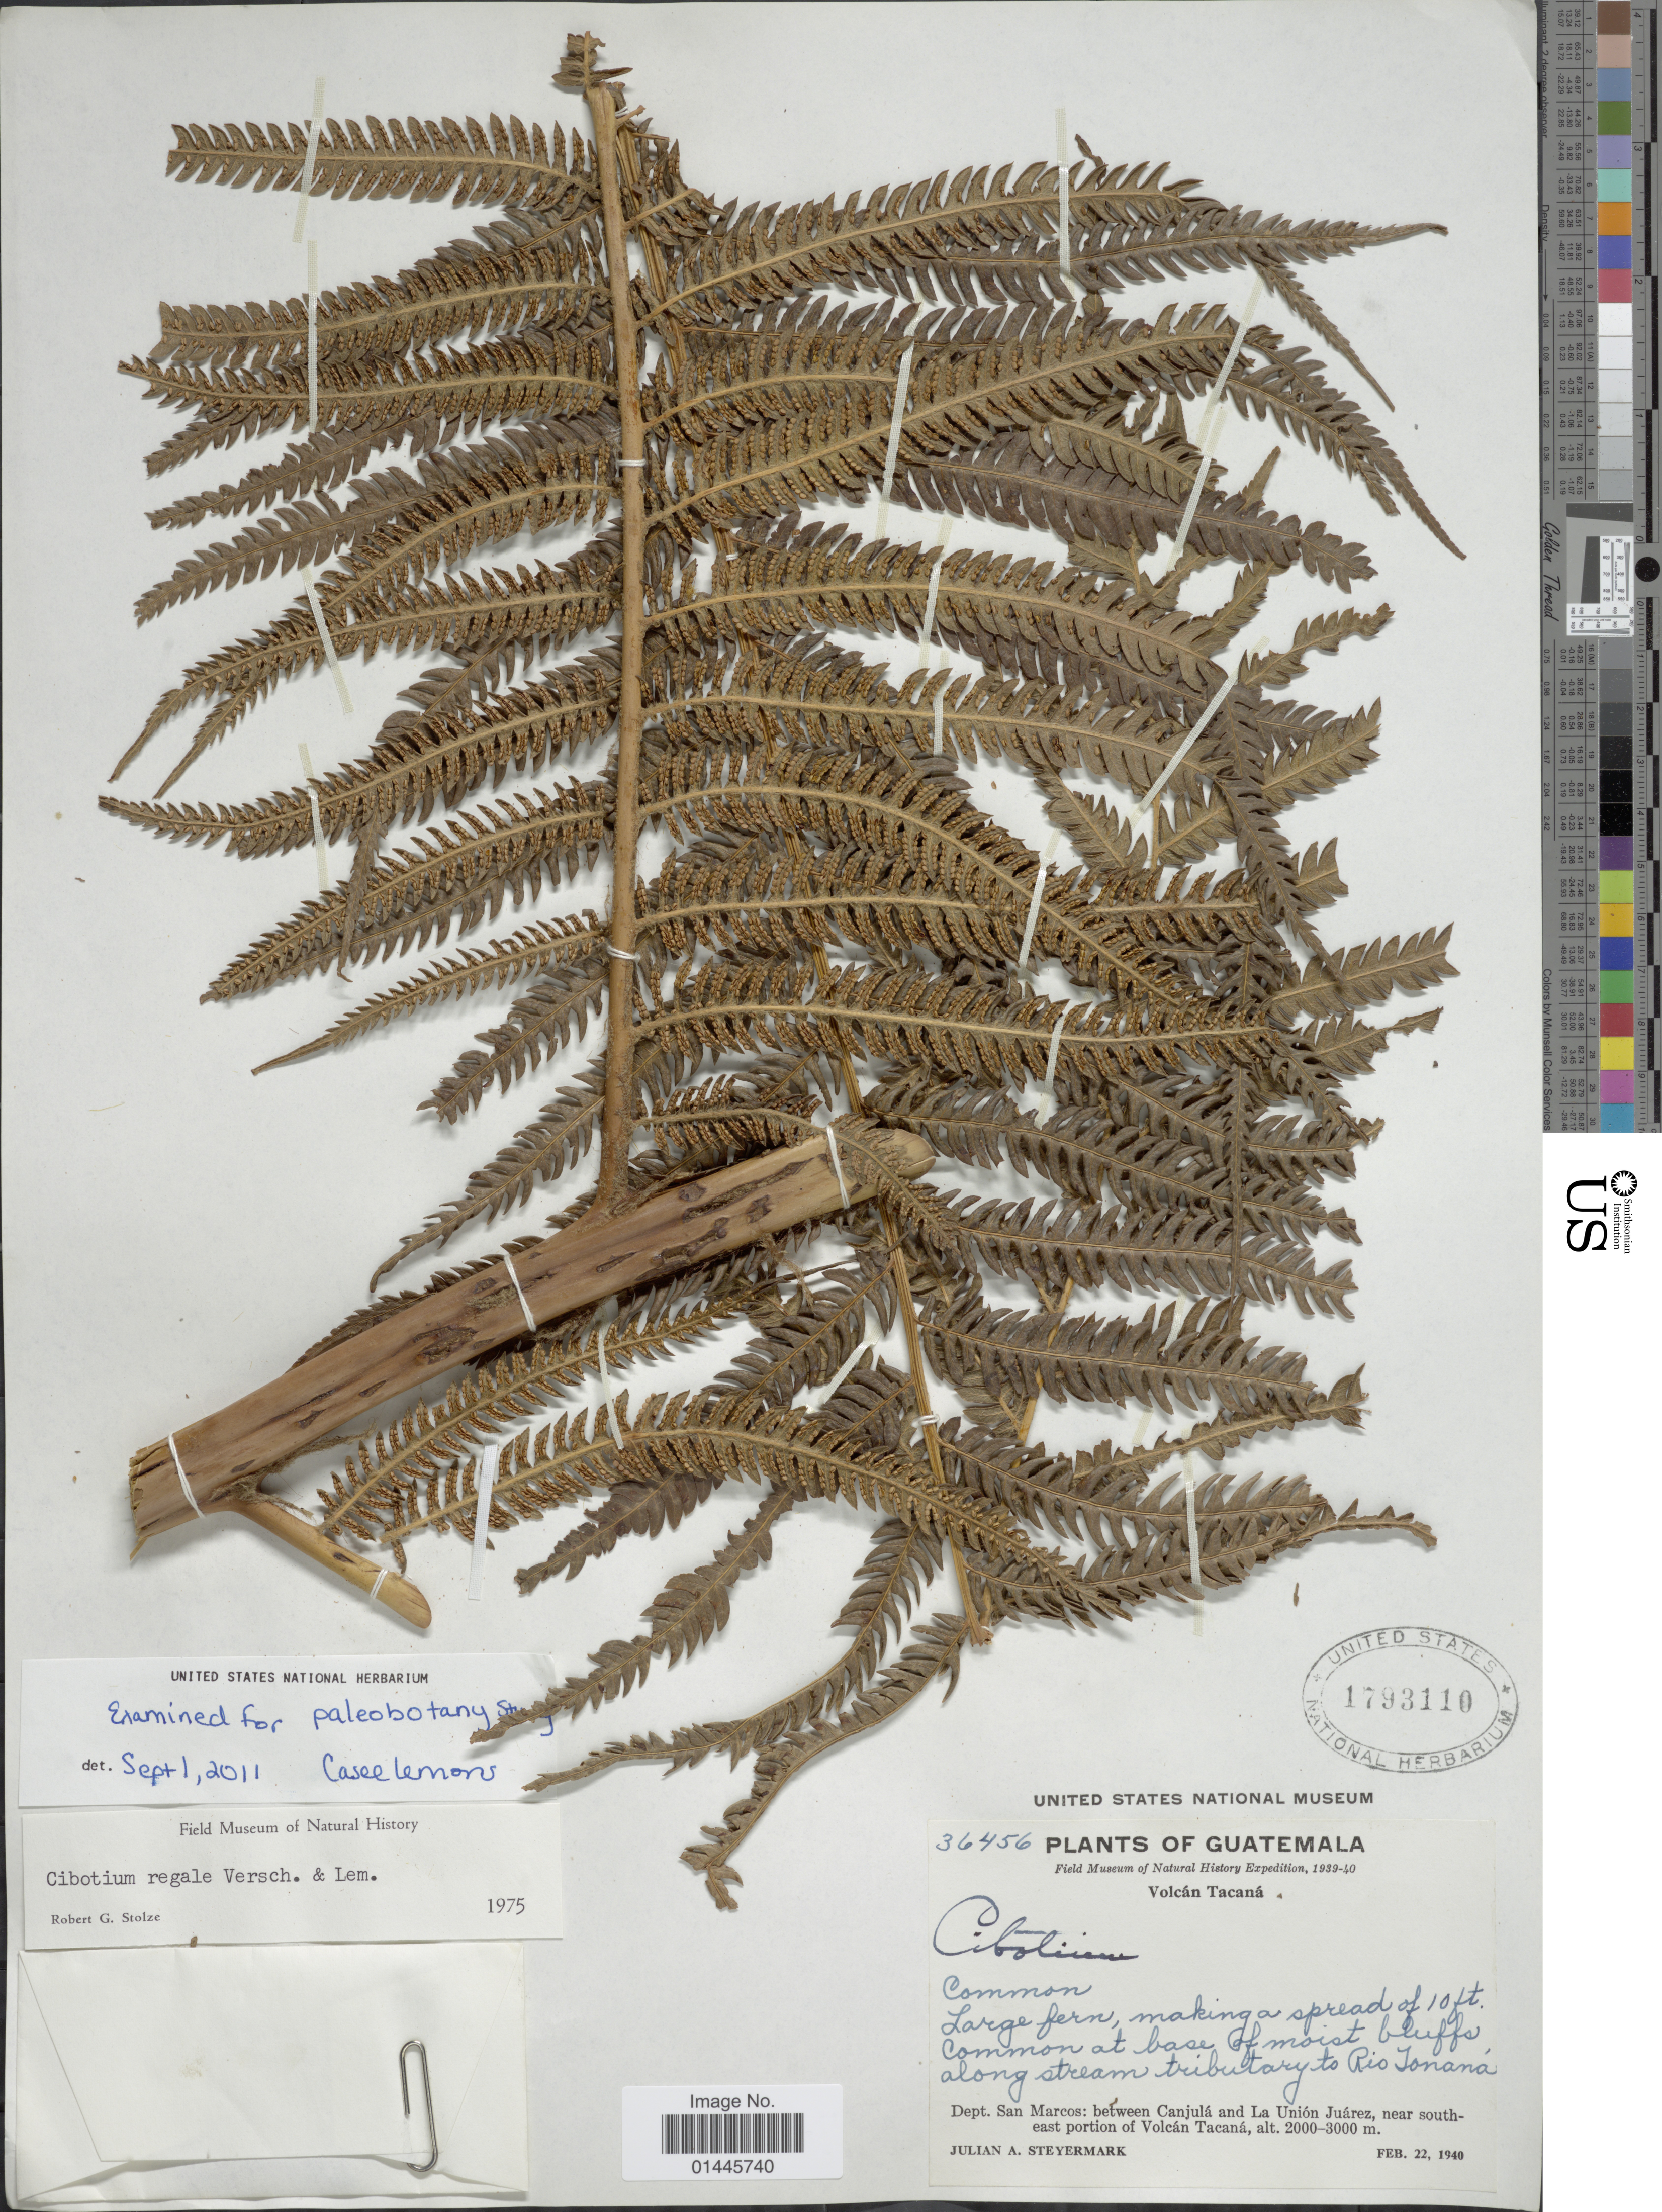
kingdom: Plantae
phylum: Tracheophyta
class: Polypodiopsida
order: Cyatheales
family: Cibotiaceae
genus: Cibotium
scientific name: Cibotium regale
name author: Verschaff. & Lem.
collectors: J. Steyermark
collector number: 36456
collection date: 1940-02-22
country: Guatemala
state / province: San Marcos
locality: Volcan Tacana, along stream, tributary to Tonaná, between Canjula and La Union Juarez, near south-east portion of Volcan Tacana.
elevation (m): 2000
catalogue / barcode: US 1793110